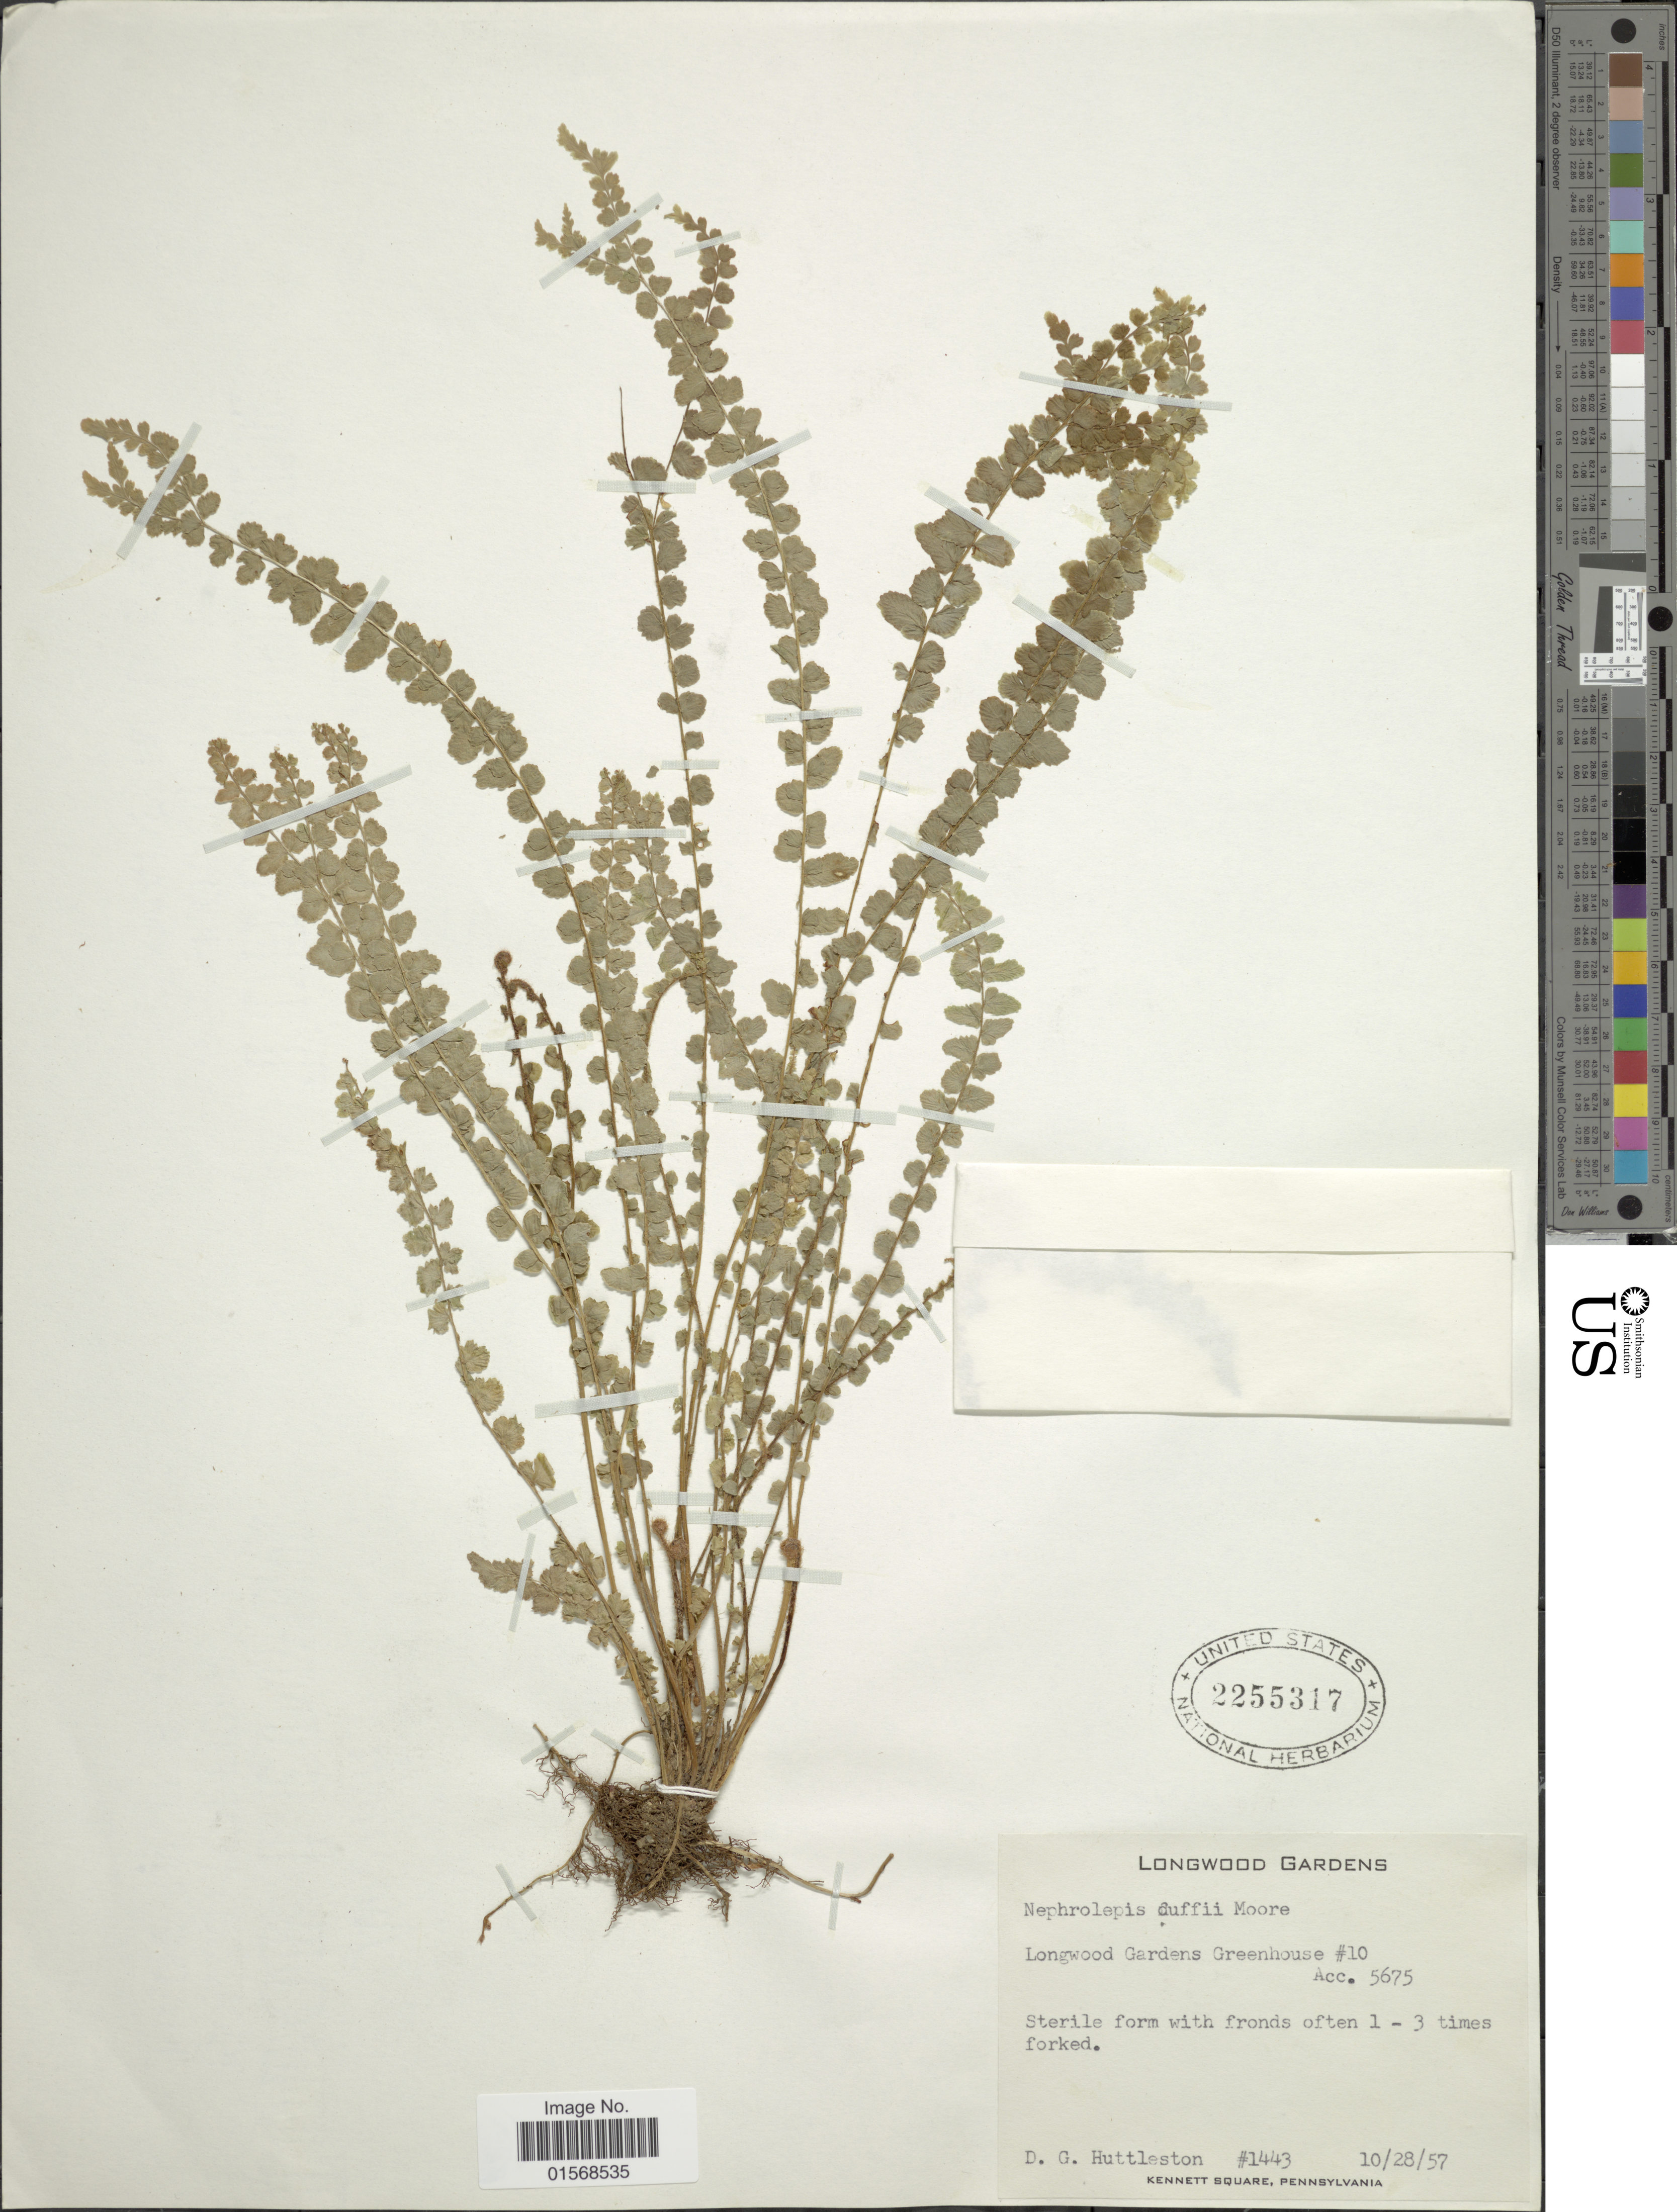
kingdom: Plantae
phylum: Tracheophyta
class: Polypodiopsida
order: Polypodiales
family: Nephrolepidaceae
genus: Nephrolepis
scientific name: Nephrolepis duffii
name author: T. Moore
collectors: D. G. Huttleston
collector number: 1443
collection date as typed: Transcribed d/m/y: 28/10/57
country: United States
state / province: Pennsylvania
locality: Longwood Gardens, Longwood Gradens Greenhouse. #10,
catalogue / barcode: US 2255317